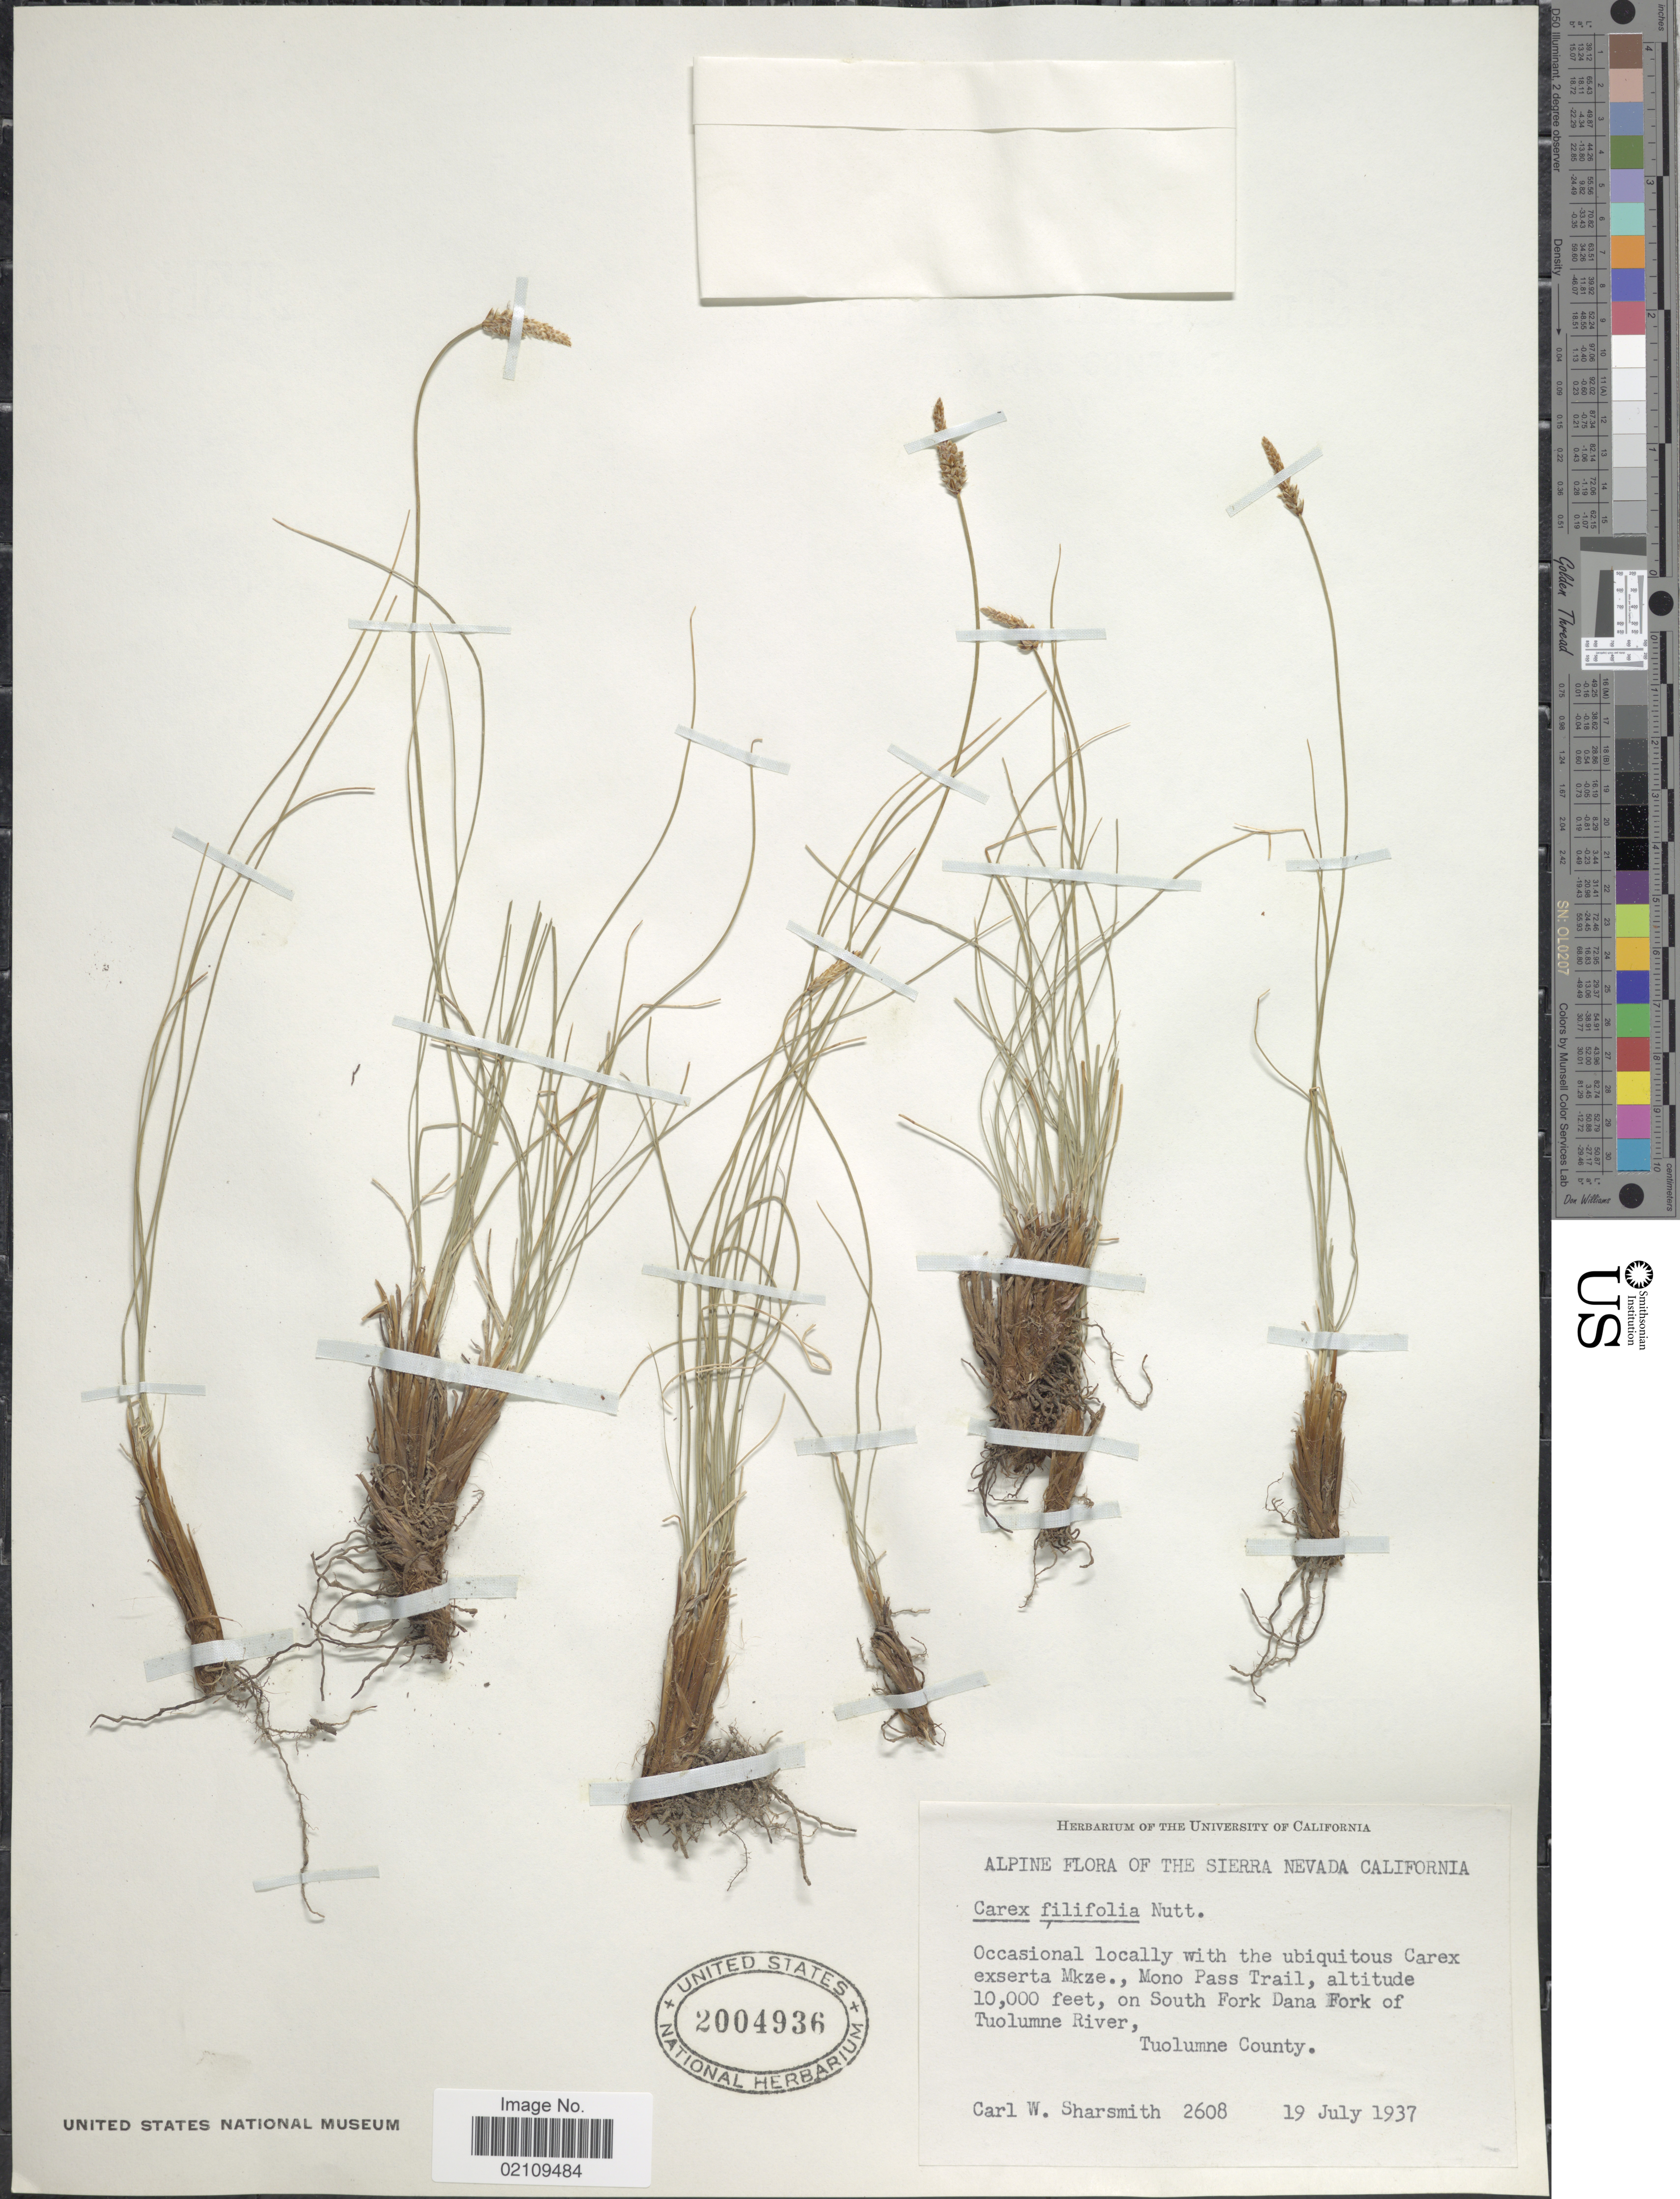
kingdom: Plantae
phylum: Tracheophyta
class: Liliopsida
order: Poales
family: Cyperaceae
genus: Carex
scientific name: Carex filifolia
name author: Nutt.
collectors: C. Sharsmith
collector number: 2608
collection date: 1937-07-19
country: United States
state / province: California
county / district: Tuolumne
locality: Alpine of The Sierra Nevada, Mono Pass Trail, on South Fork Dana Fork of Tuolumne River, Tuolumne County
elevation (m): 3048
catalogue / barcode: US 2004936